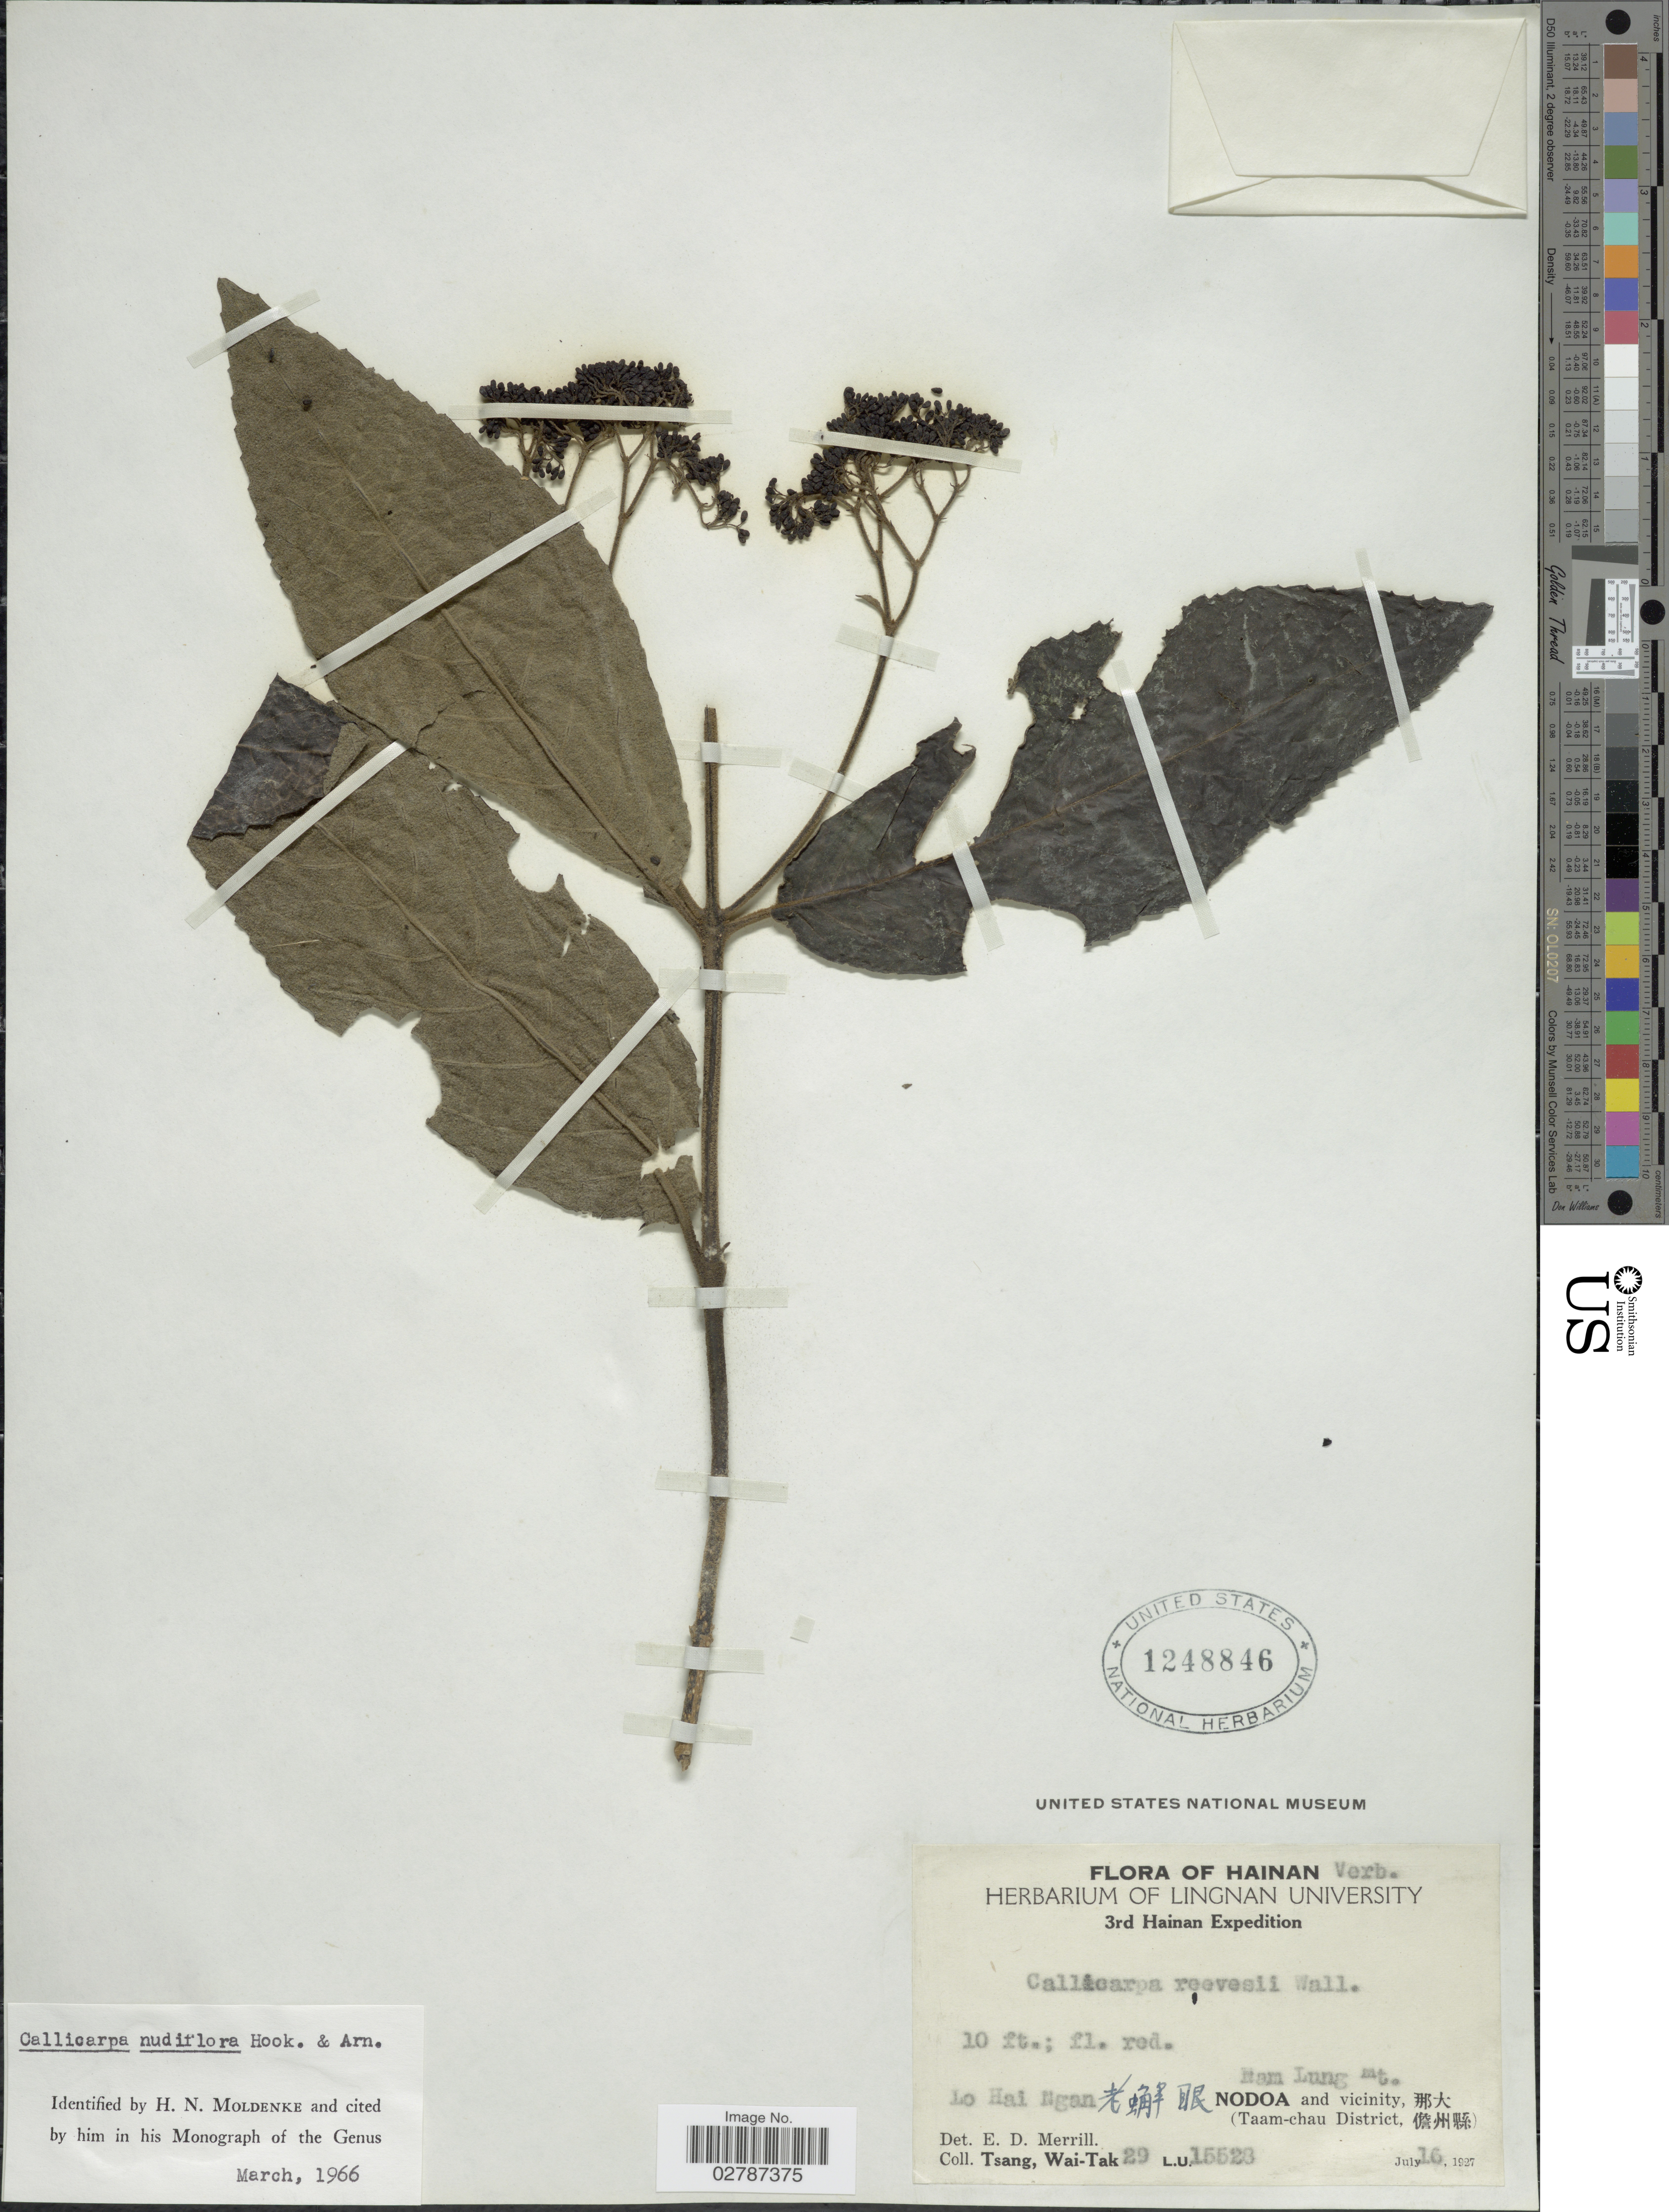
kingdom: Plantae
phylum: Tracheophyta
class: Magnoliopsida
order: Lamiales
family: Lamiaceae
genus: Callicarpa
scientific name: Callicarpa nudiflora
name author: Hook. & Arn.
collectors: W. T. Tsang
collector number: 29L.U.15523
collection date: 1927-07-16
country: China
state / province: Hainan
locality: Ham [interpreted] Lung Mt. Lo Hai Ngan X. Nodoa and vicinity, X. (Taam-chau District, X)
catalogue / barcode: US 1248846